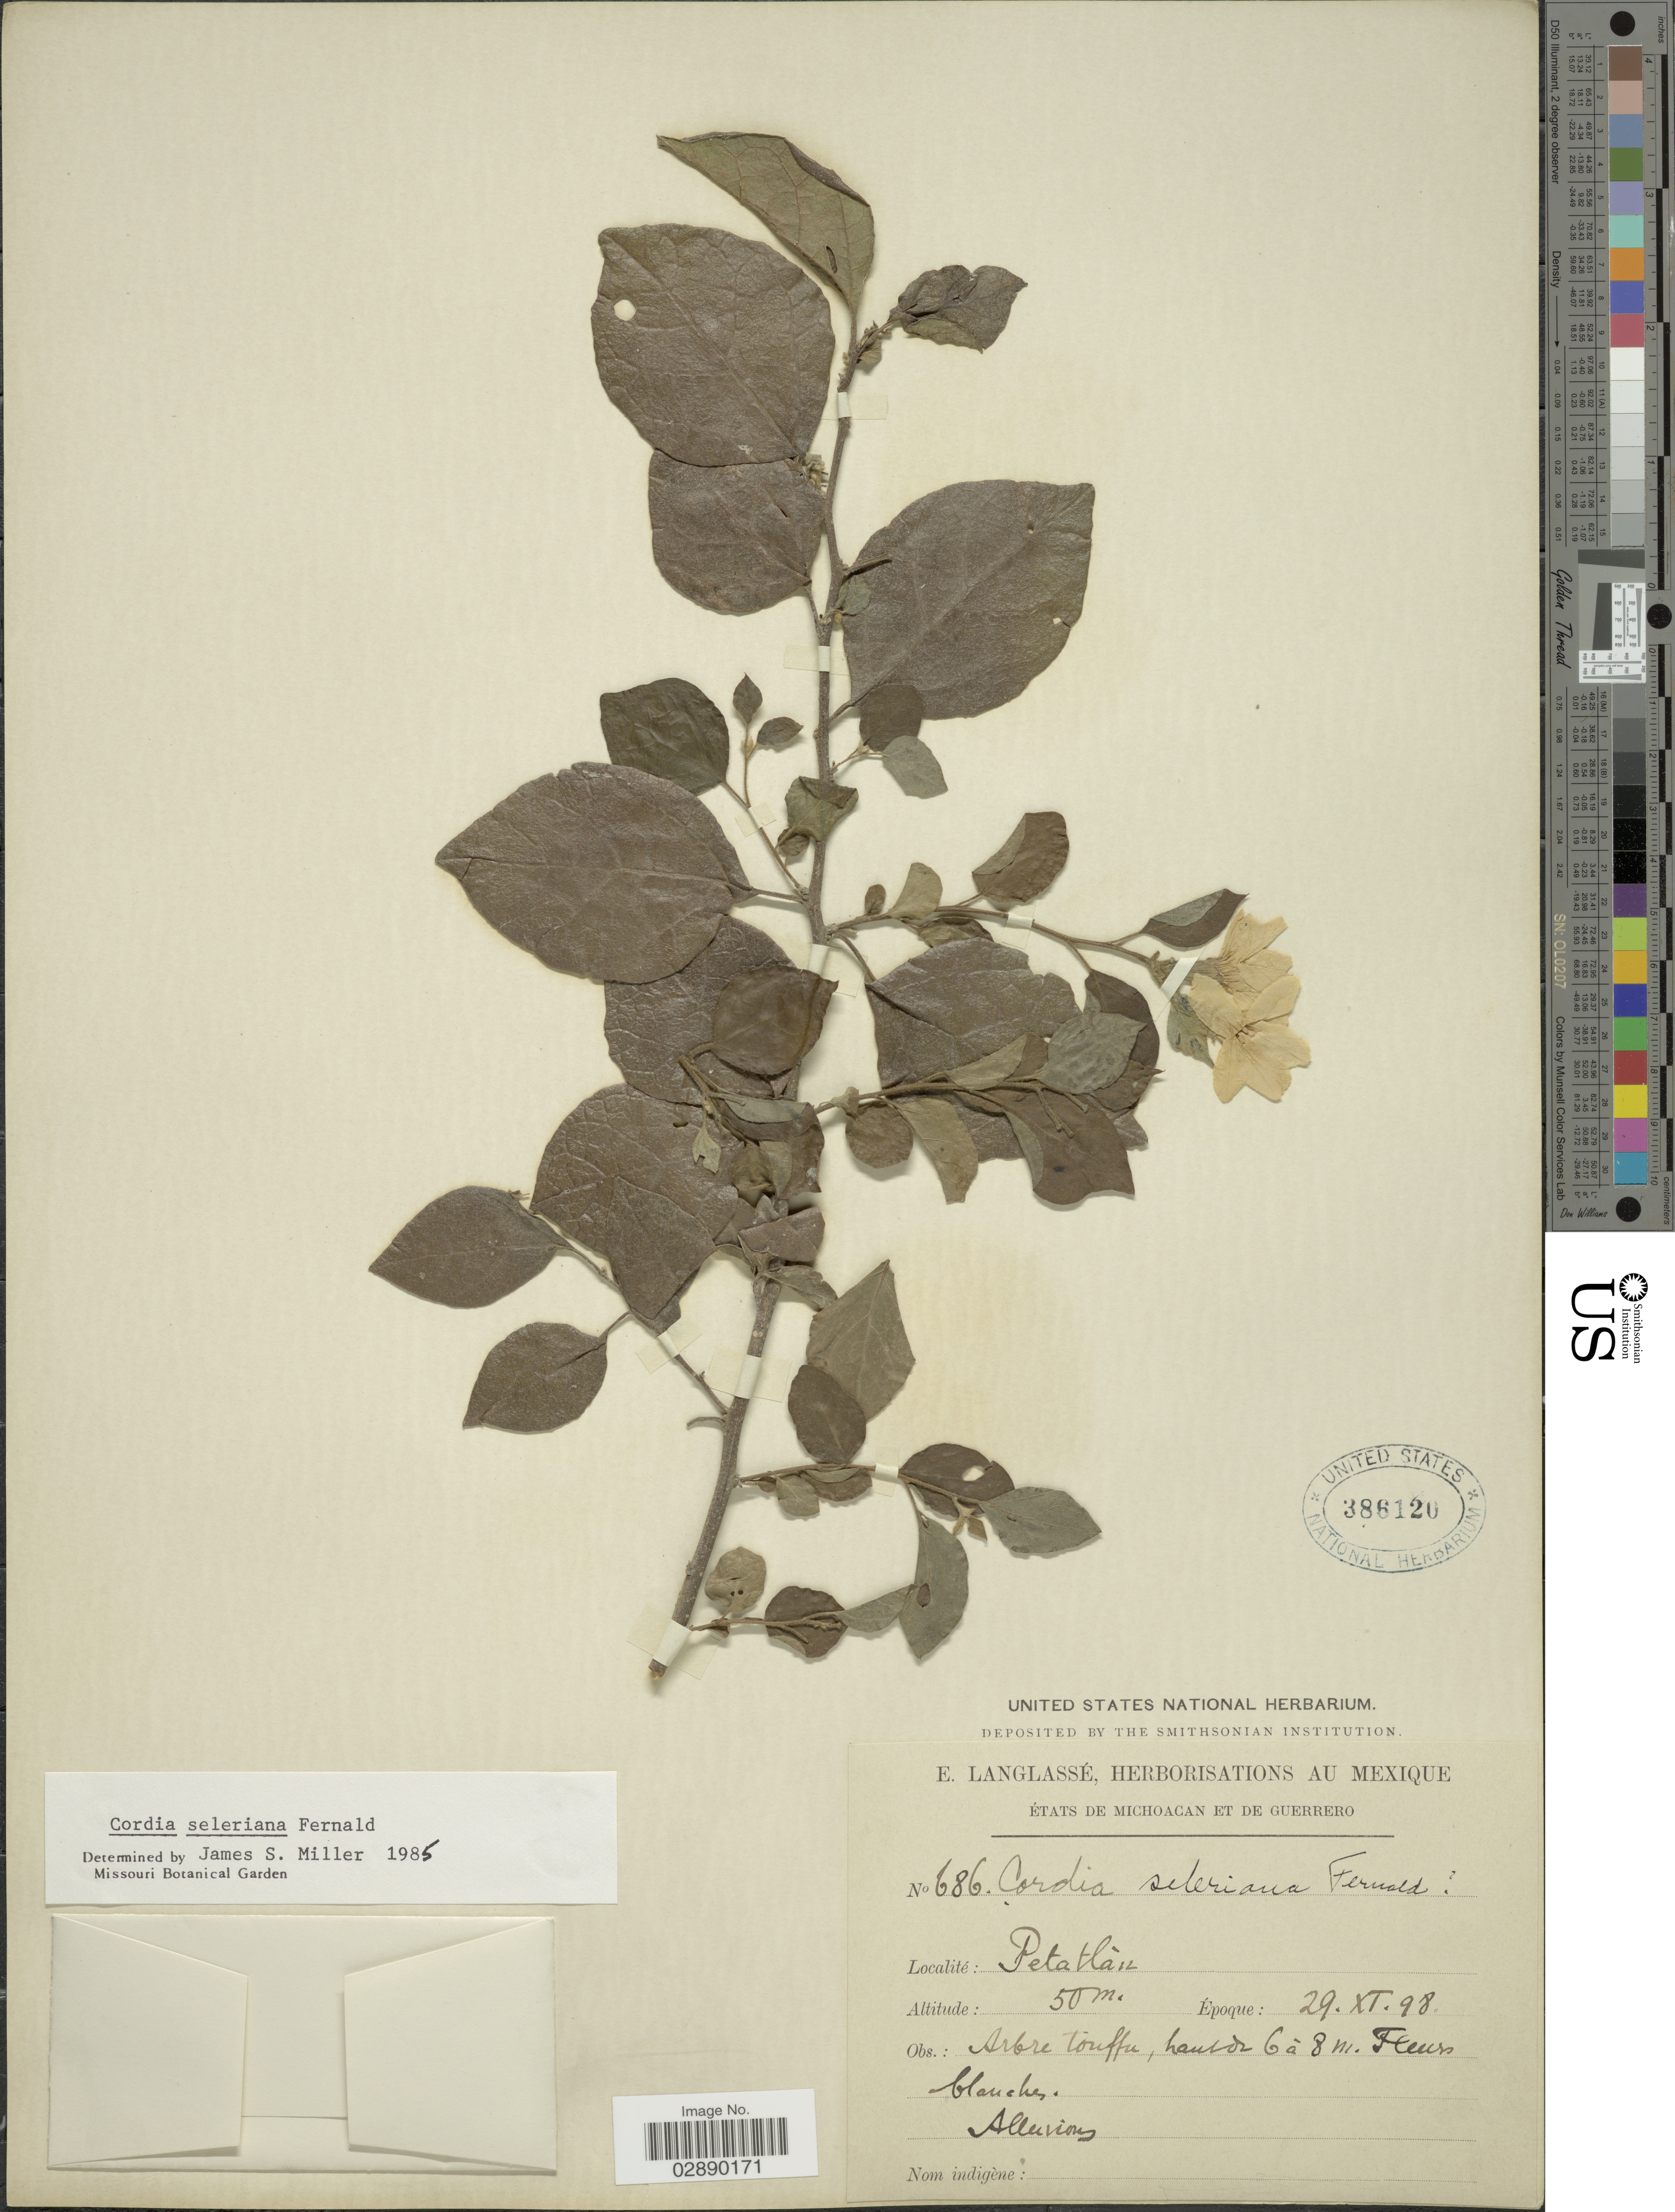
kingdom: Plantae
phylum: Tracheophyta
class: Magnoliopsida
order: Boraginales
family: Cordiaceae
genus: Cordia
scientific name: Cordia seleriana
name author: Fernald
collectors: E. Langlassé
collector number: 686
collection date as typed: Transcribed d/m/y: 29/11/98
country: Mexico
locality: États de Michoacan et de Guerrero. Petatlàn.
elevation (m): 50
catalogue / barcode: US 386120